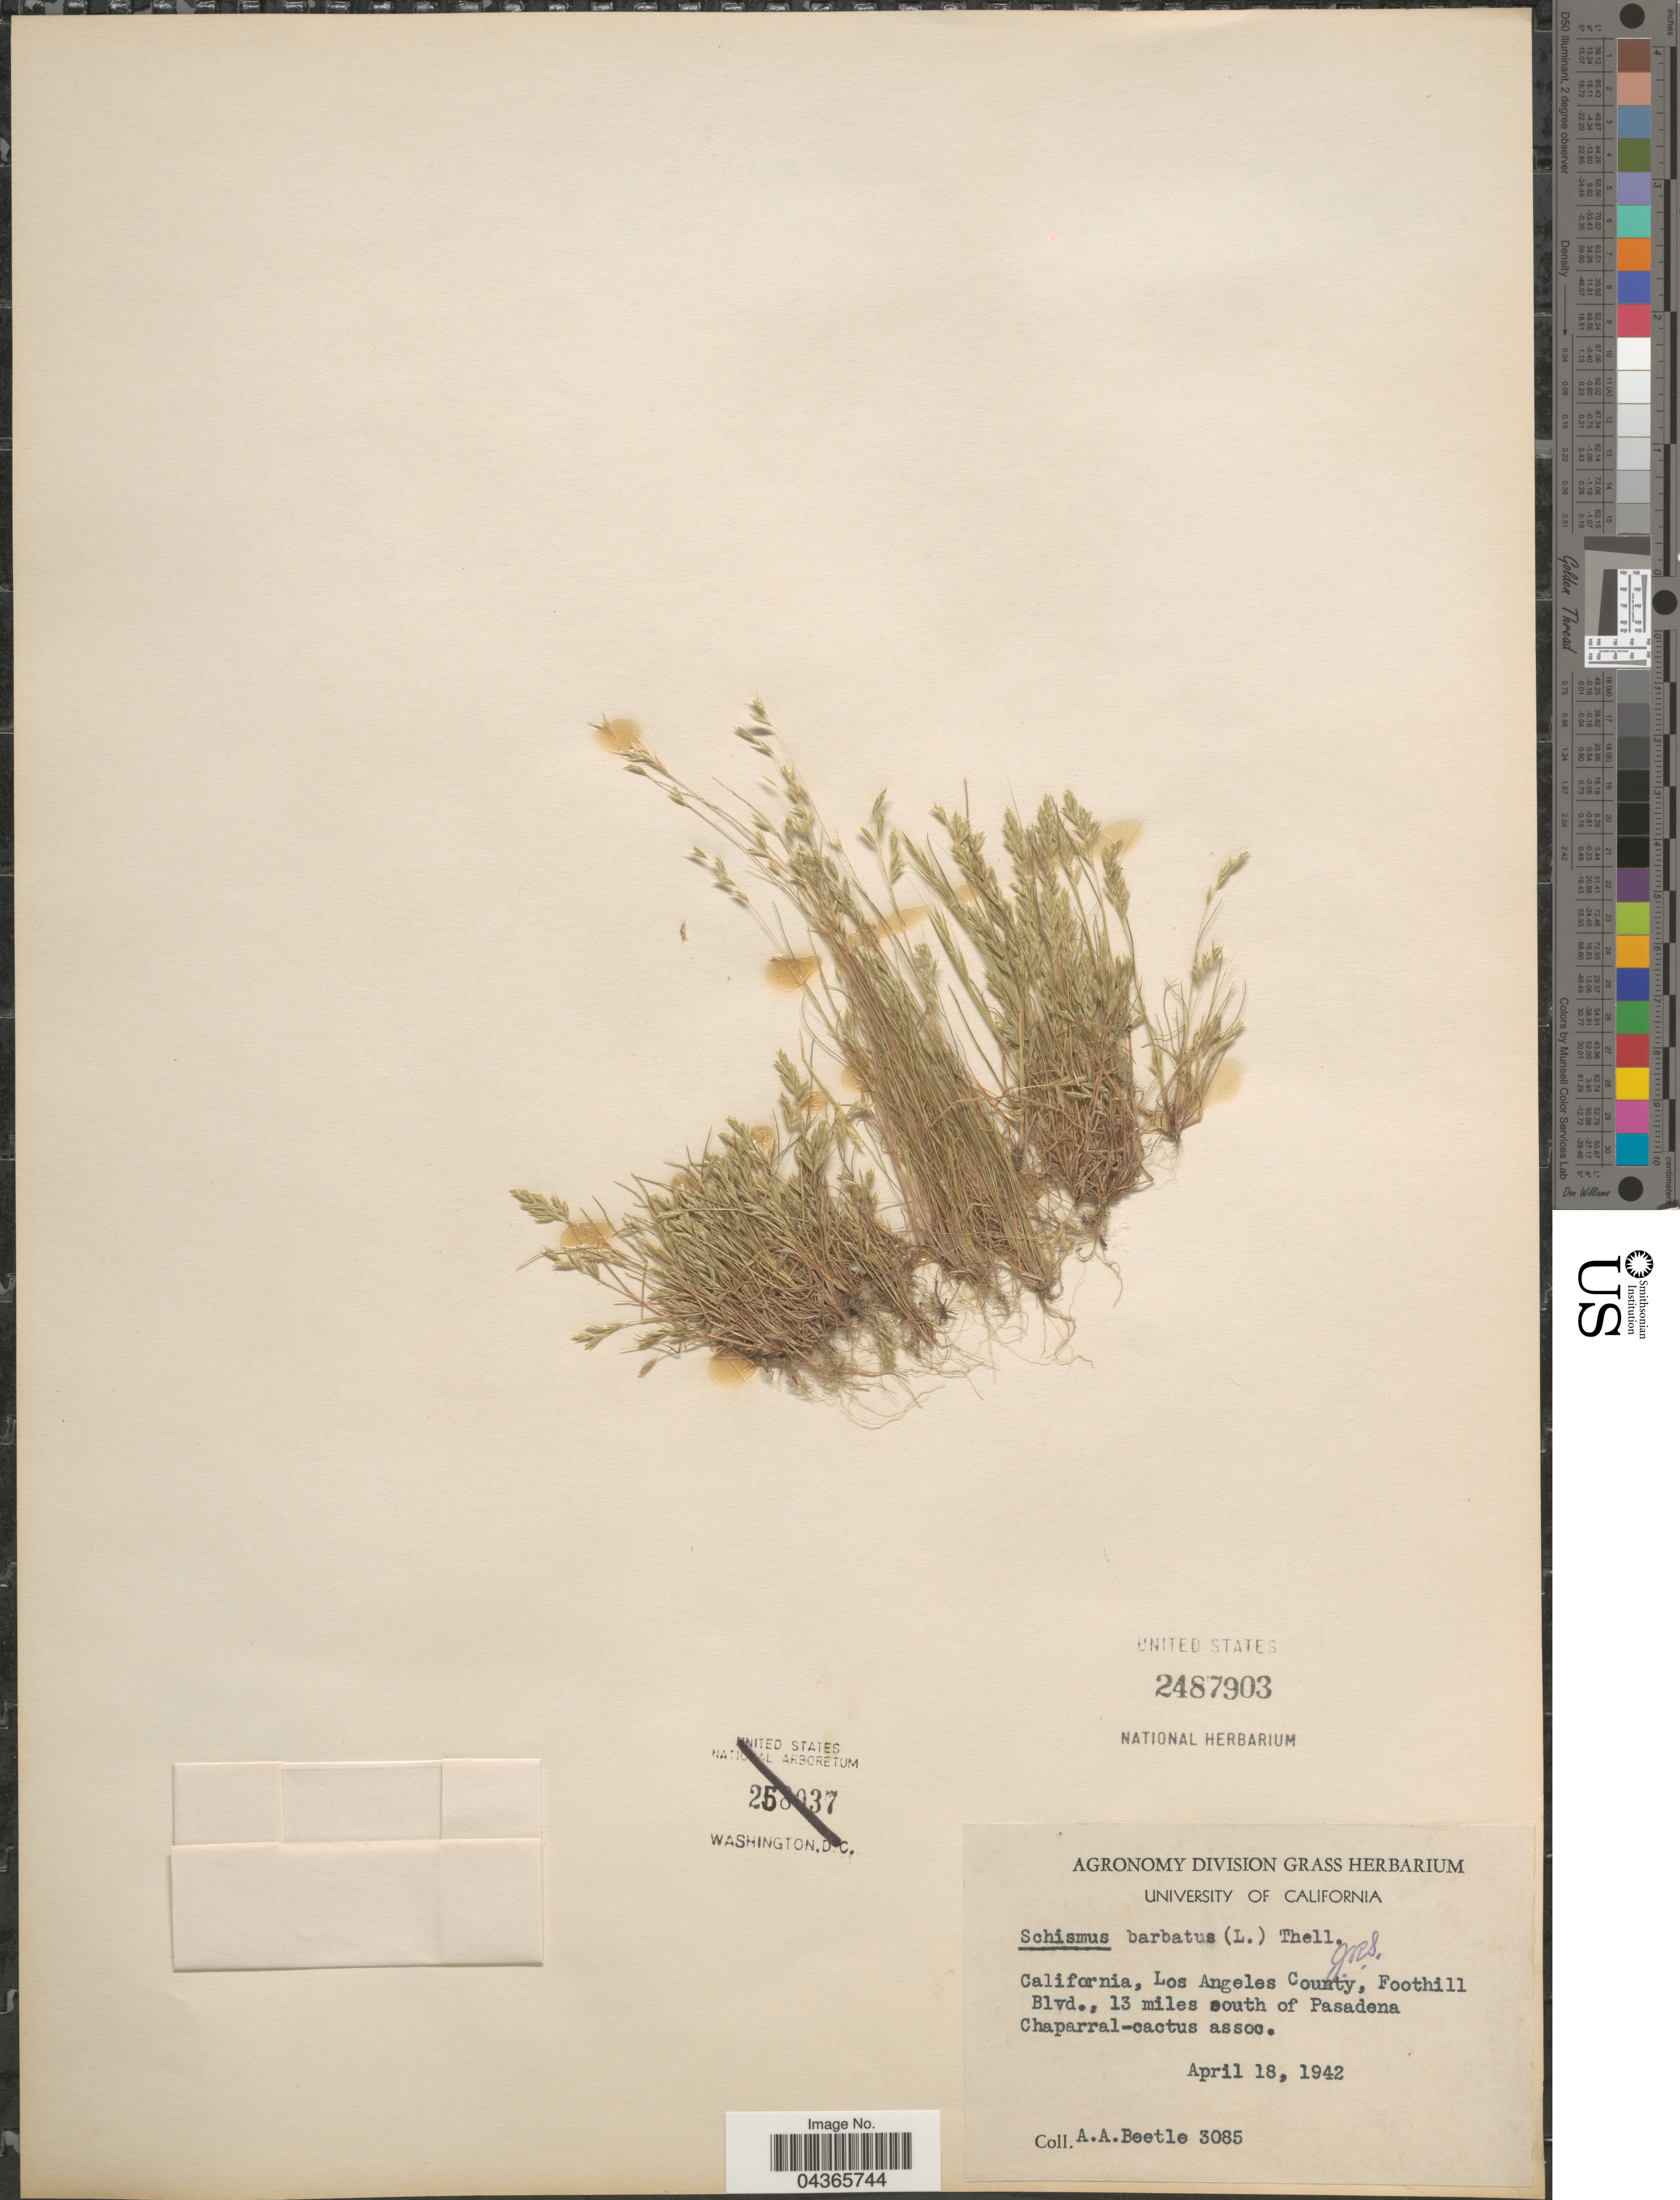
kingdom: Plantae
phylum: Tracheophyta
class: Liliopsida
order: Poales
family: Poaceae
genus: Schismus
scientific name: Schismus barbatus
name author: (L.) Thell.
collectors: A. A. Beetle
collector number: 3085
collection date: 1942-04-18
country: United States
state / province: California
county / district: Los Angeles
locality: Los Angeles County, Foothill Blvd., 13 miles south of Pasadena.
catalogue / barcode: US 2487903